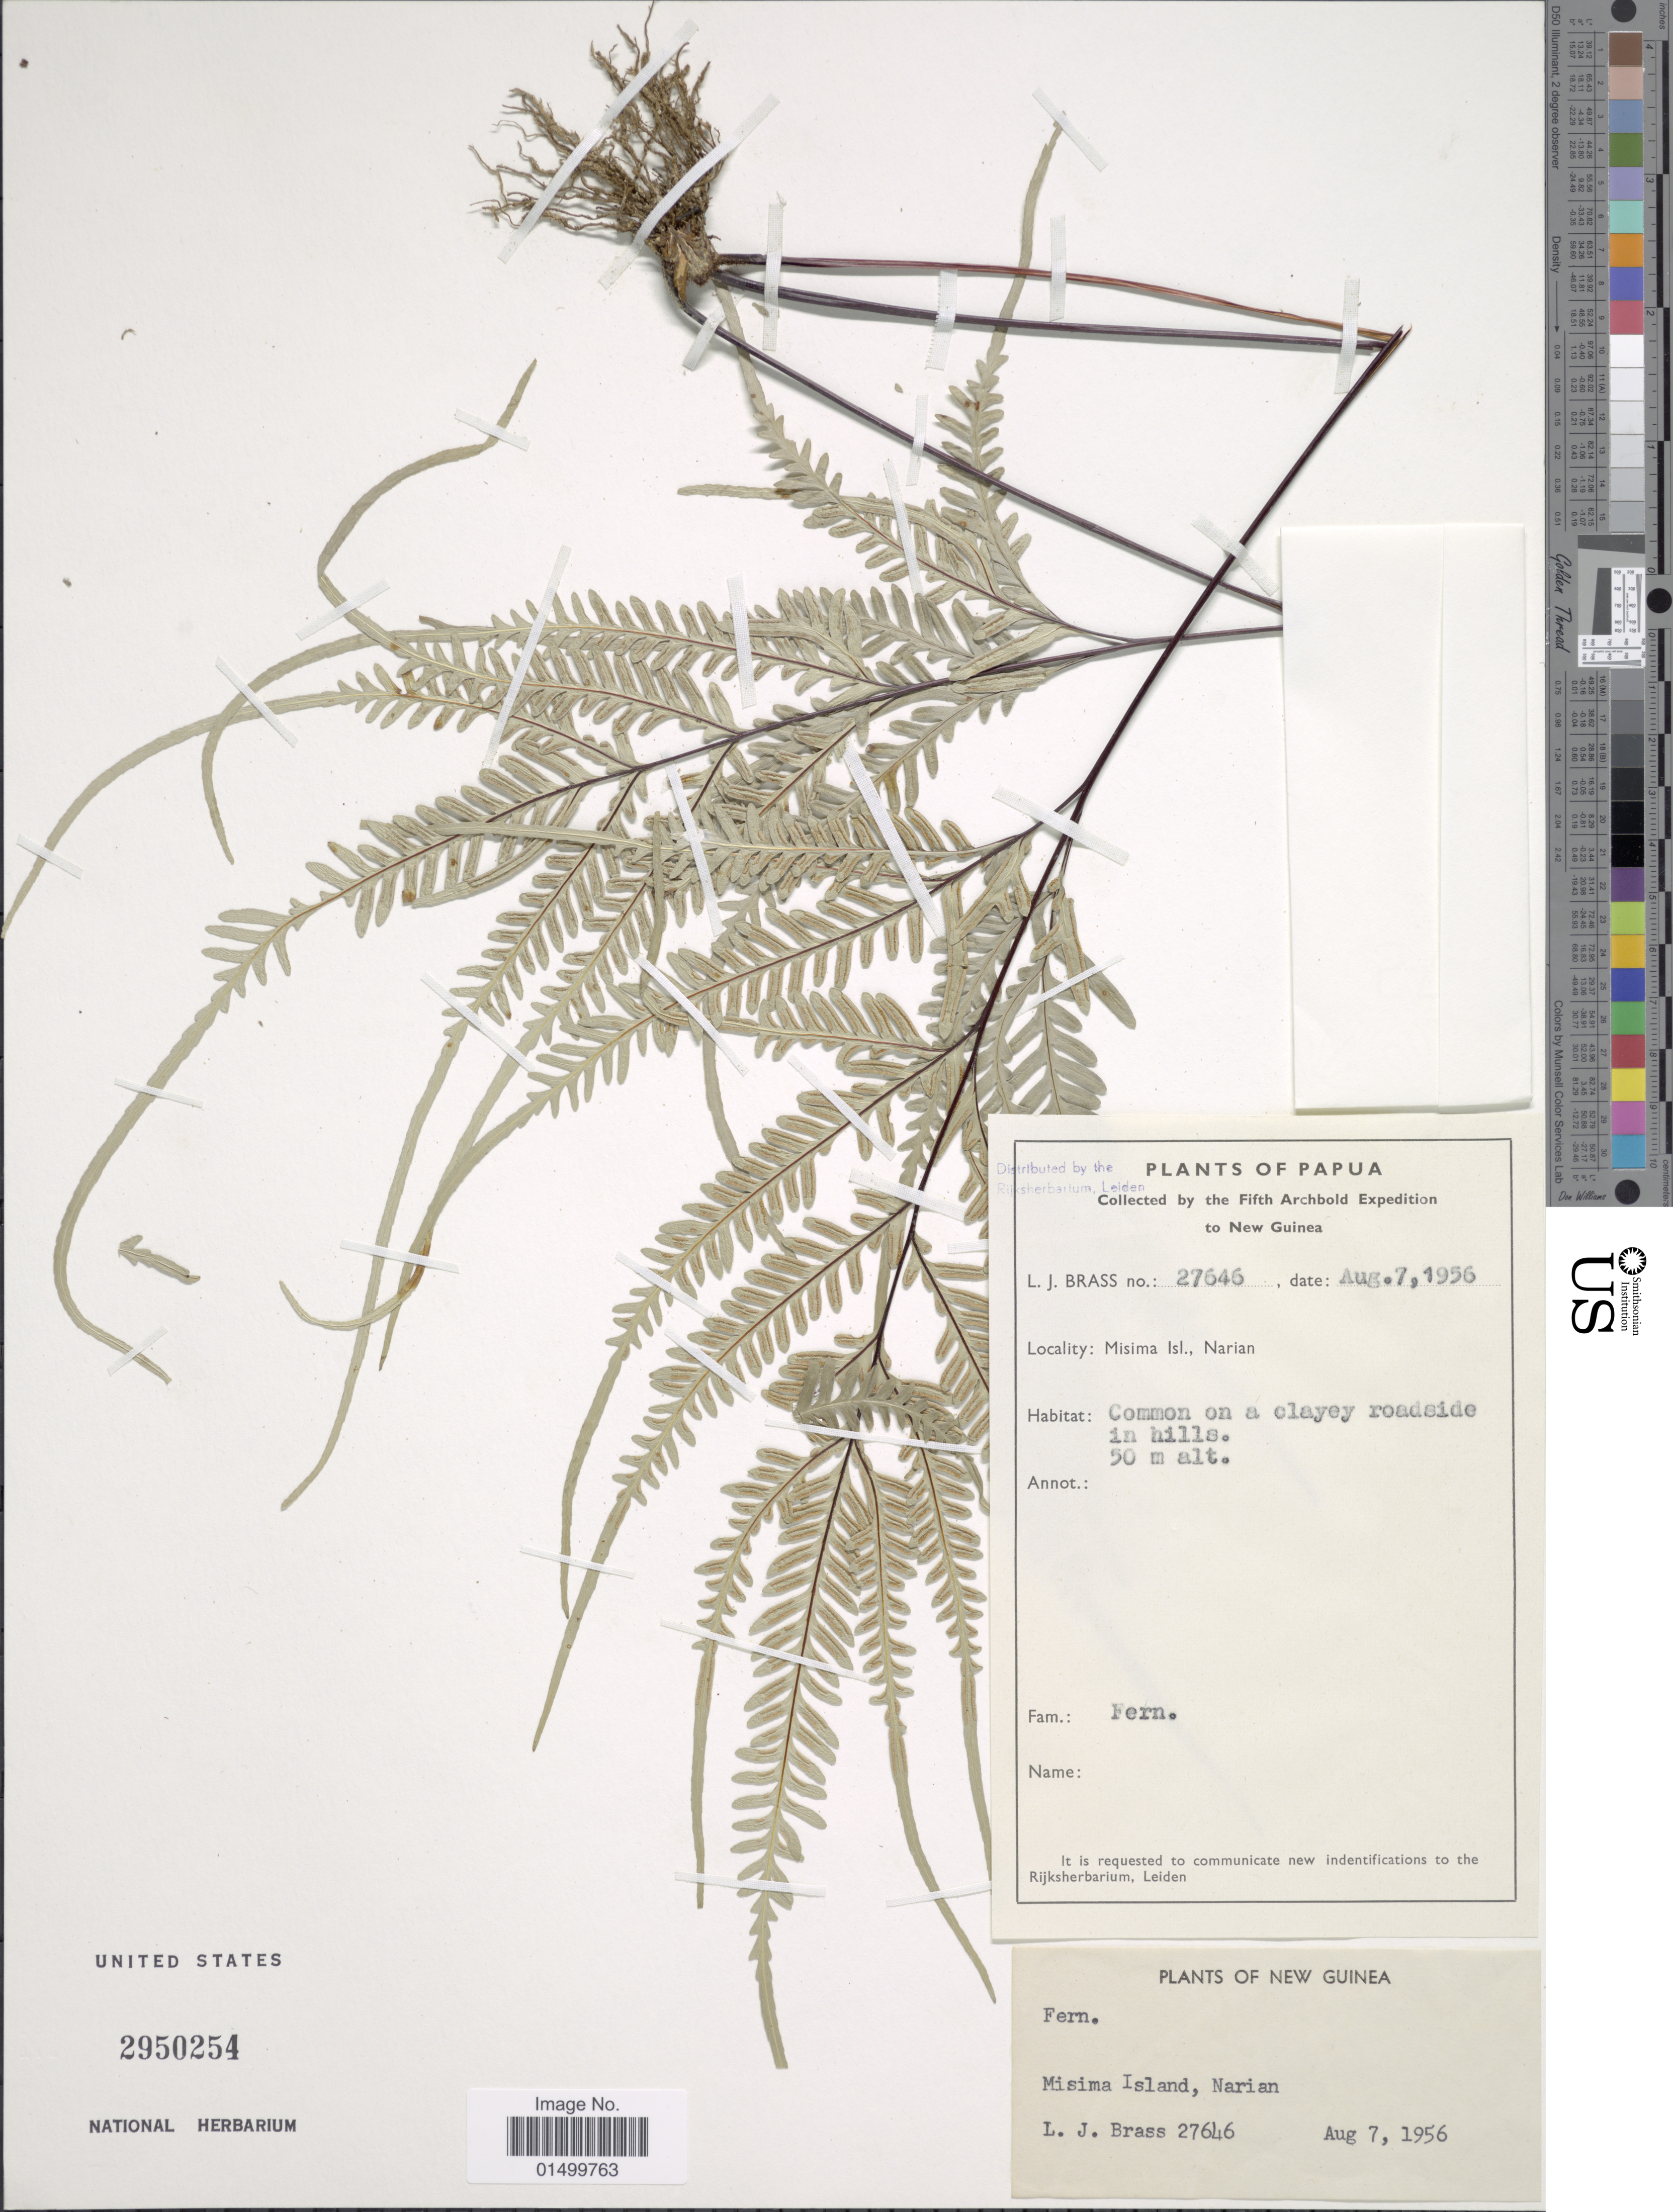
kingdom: Plantae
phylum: Tracheophyta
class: Polypodiopsida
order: Polypodiales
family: Pteridaceae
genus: Cheilanthes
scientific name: Cheilanthes sp.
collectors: L. J. Brass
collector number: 27646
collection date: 1956-08-07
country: Papua New Guinea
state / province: Milne Bay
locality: Misima Isl., Narian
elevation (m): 50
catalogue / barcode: US 2950254